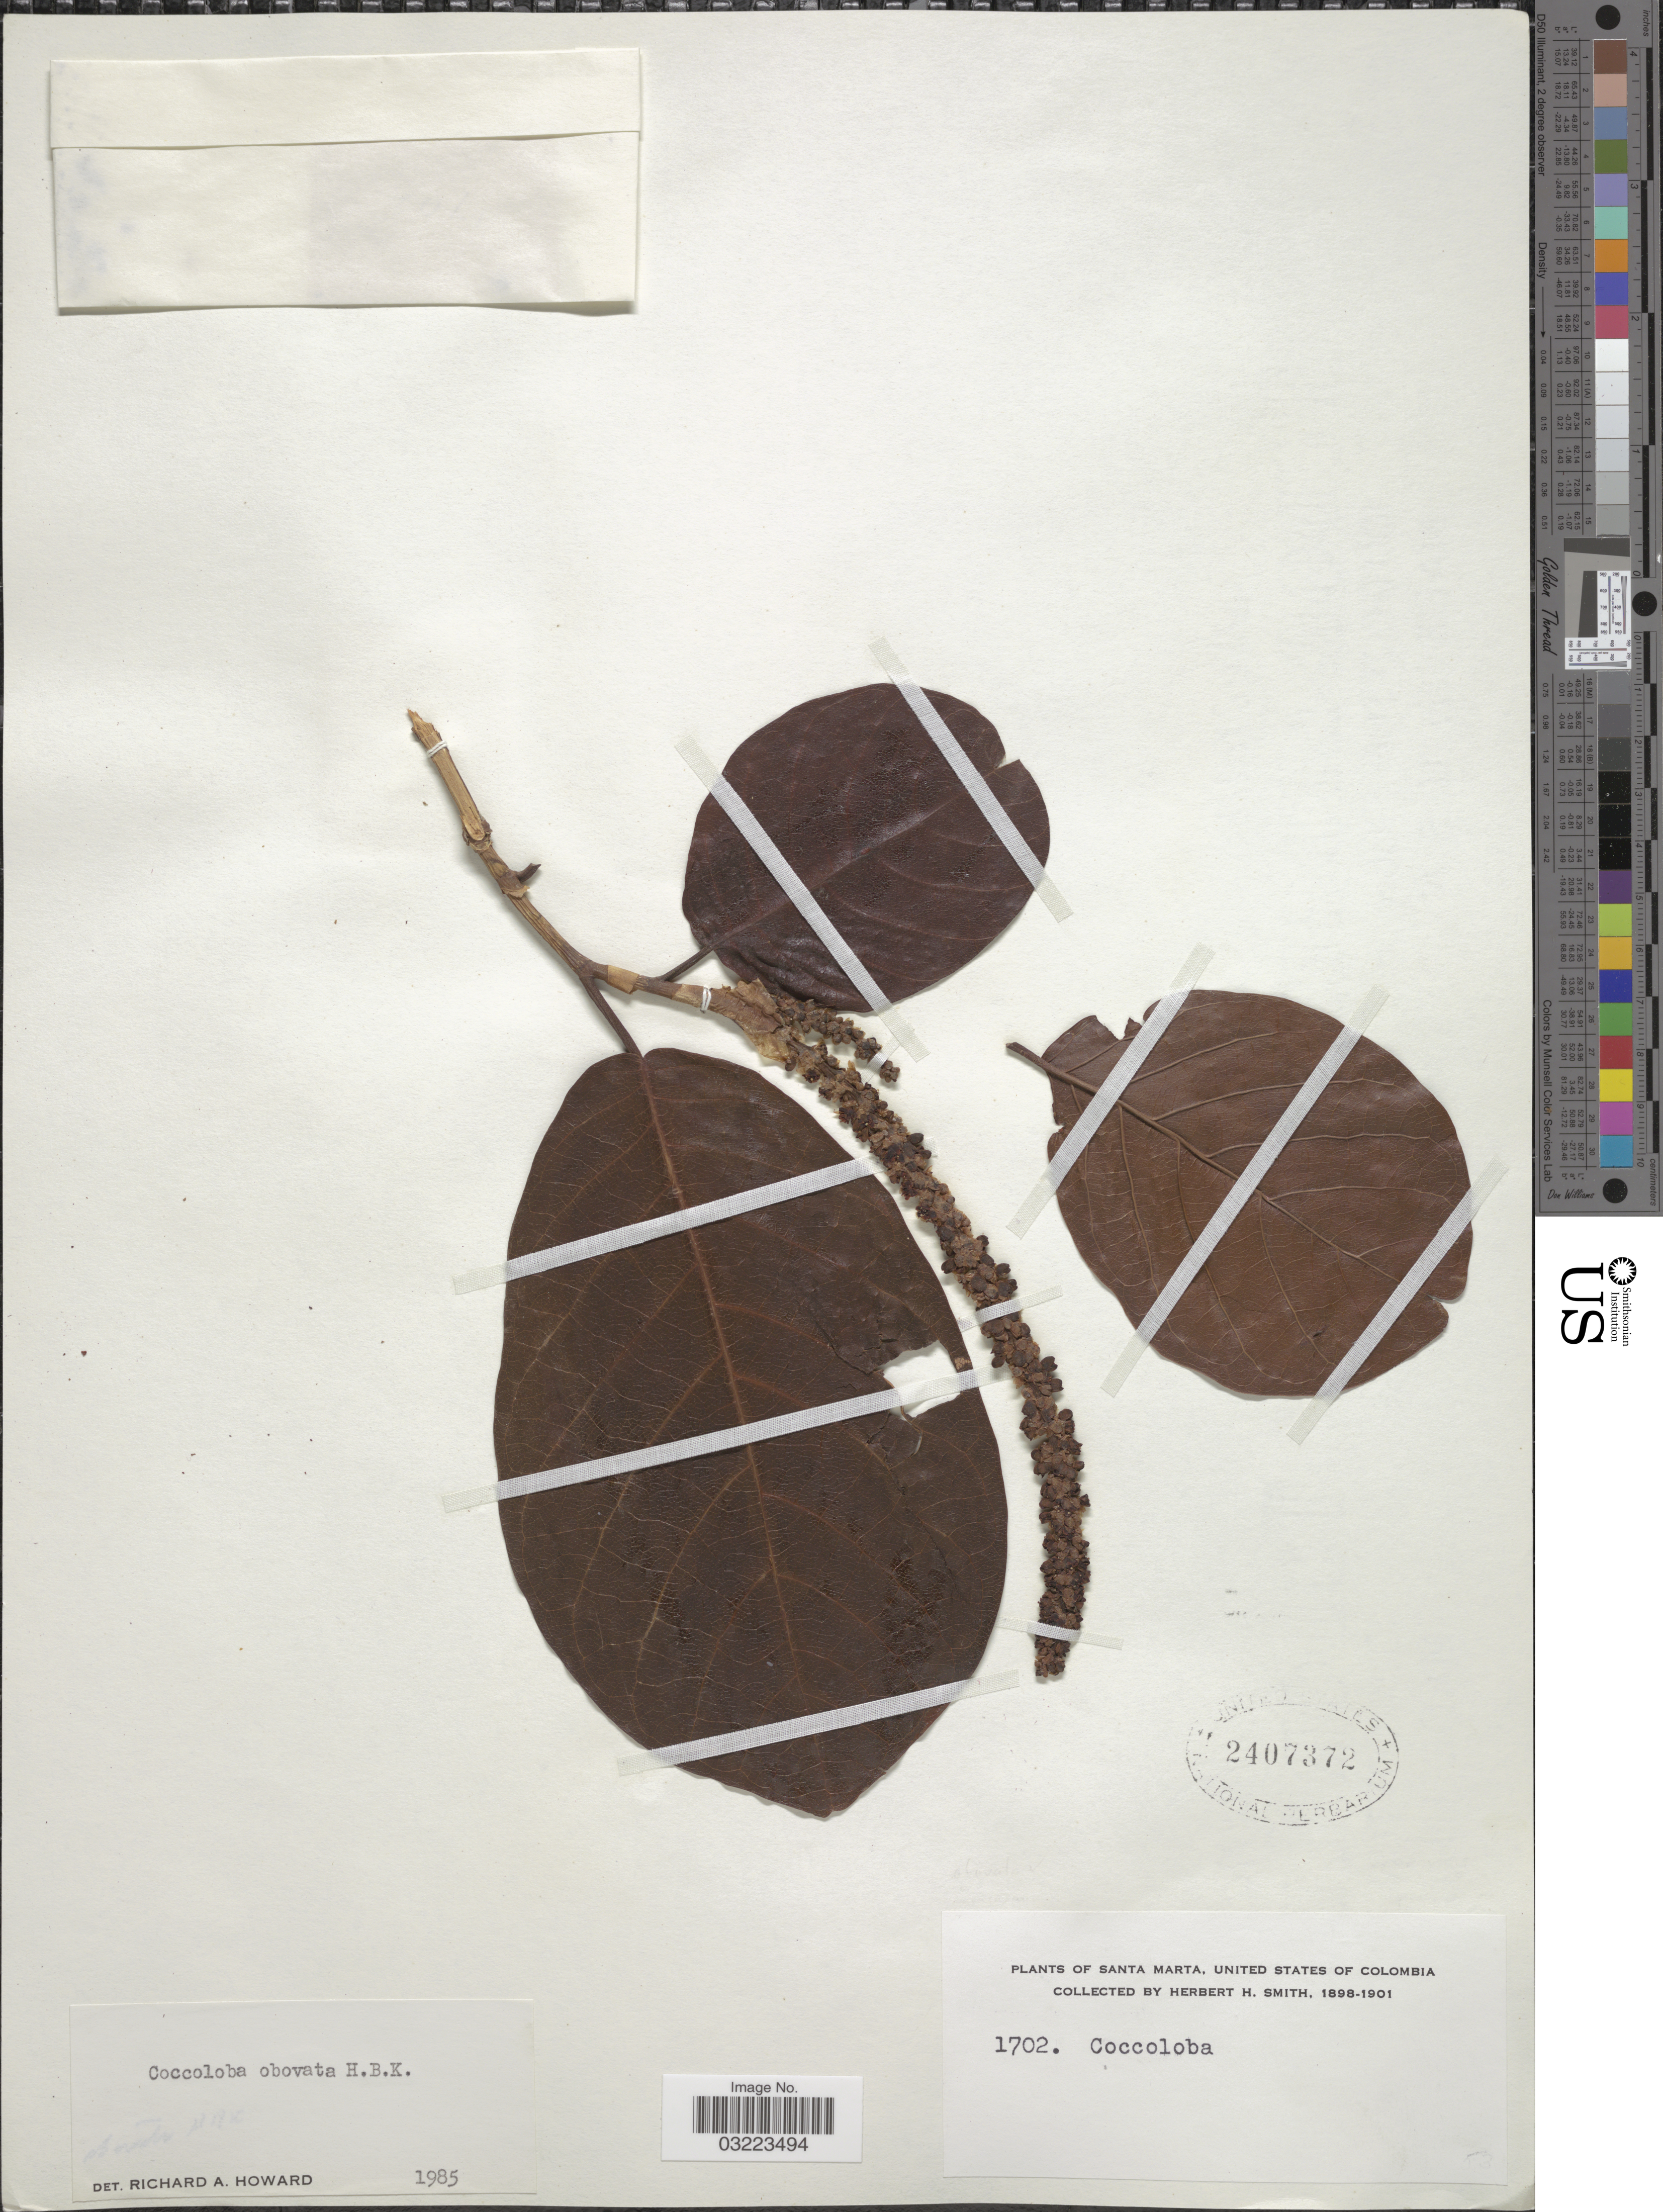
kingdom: Plantae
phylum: Tracheophyta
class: Magnoliopsida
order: Caryophyllales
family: Polygonaceae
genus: Coccoloba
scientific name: Coccoloba obovata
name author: Kunth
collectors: Herbert H. Smith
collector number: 1702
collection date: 1898/1901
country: Colombia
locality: Santa Marta, United States of Colombia.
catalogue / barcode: US 2407372